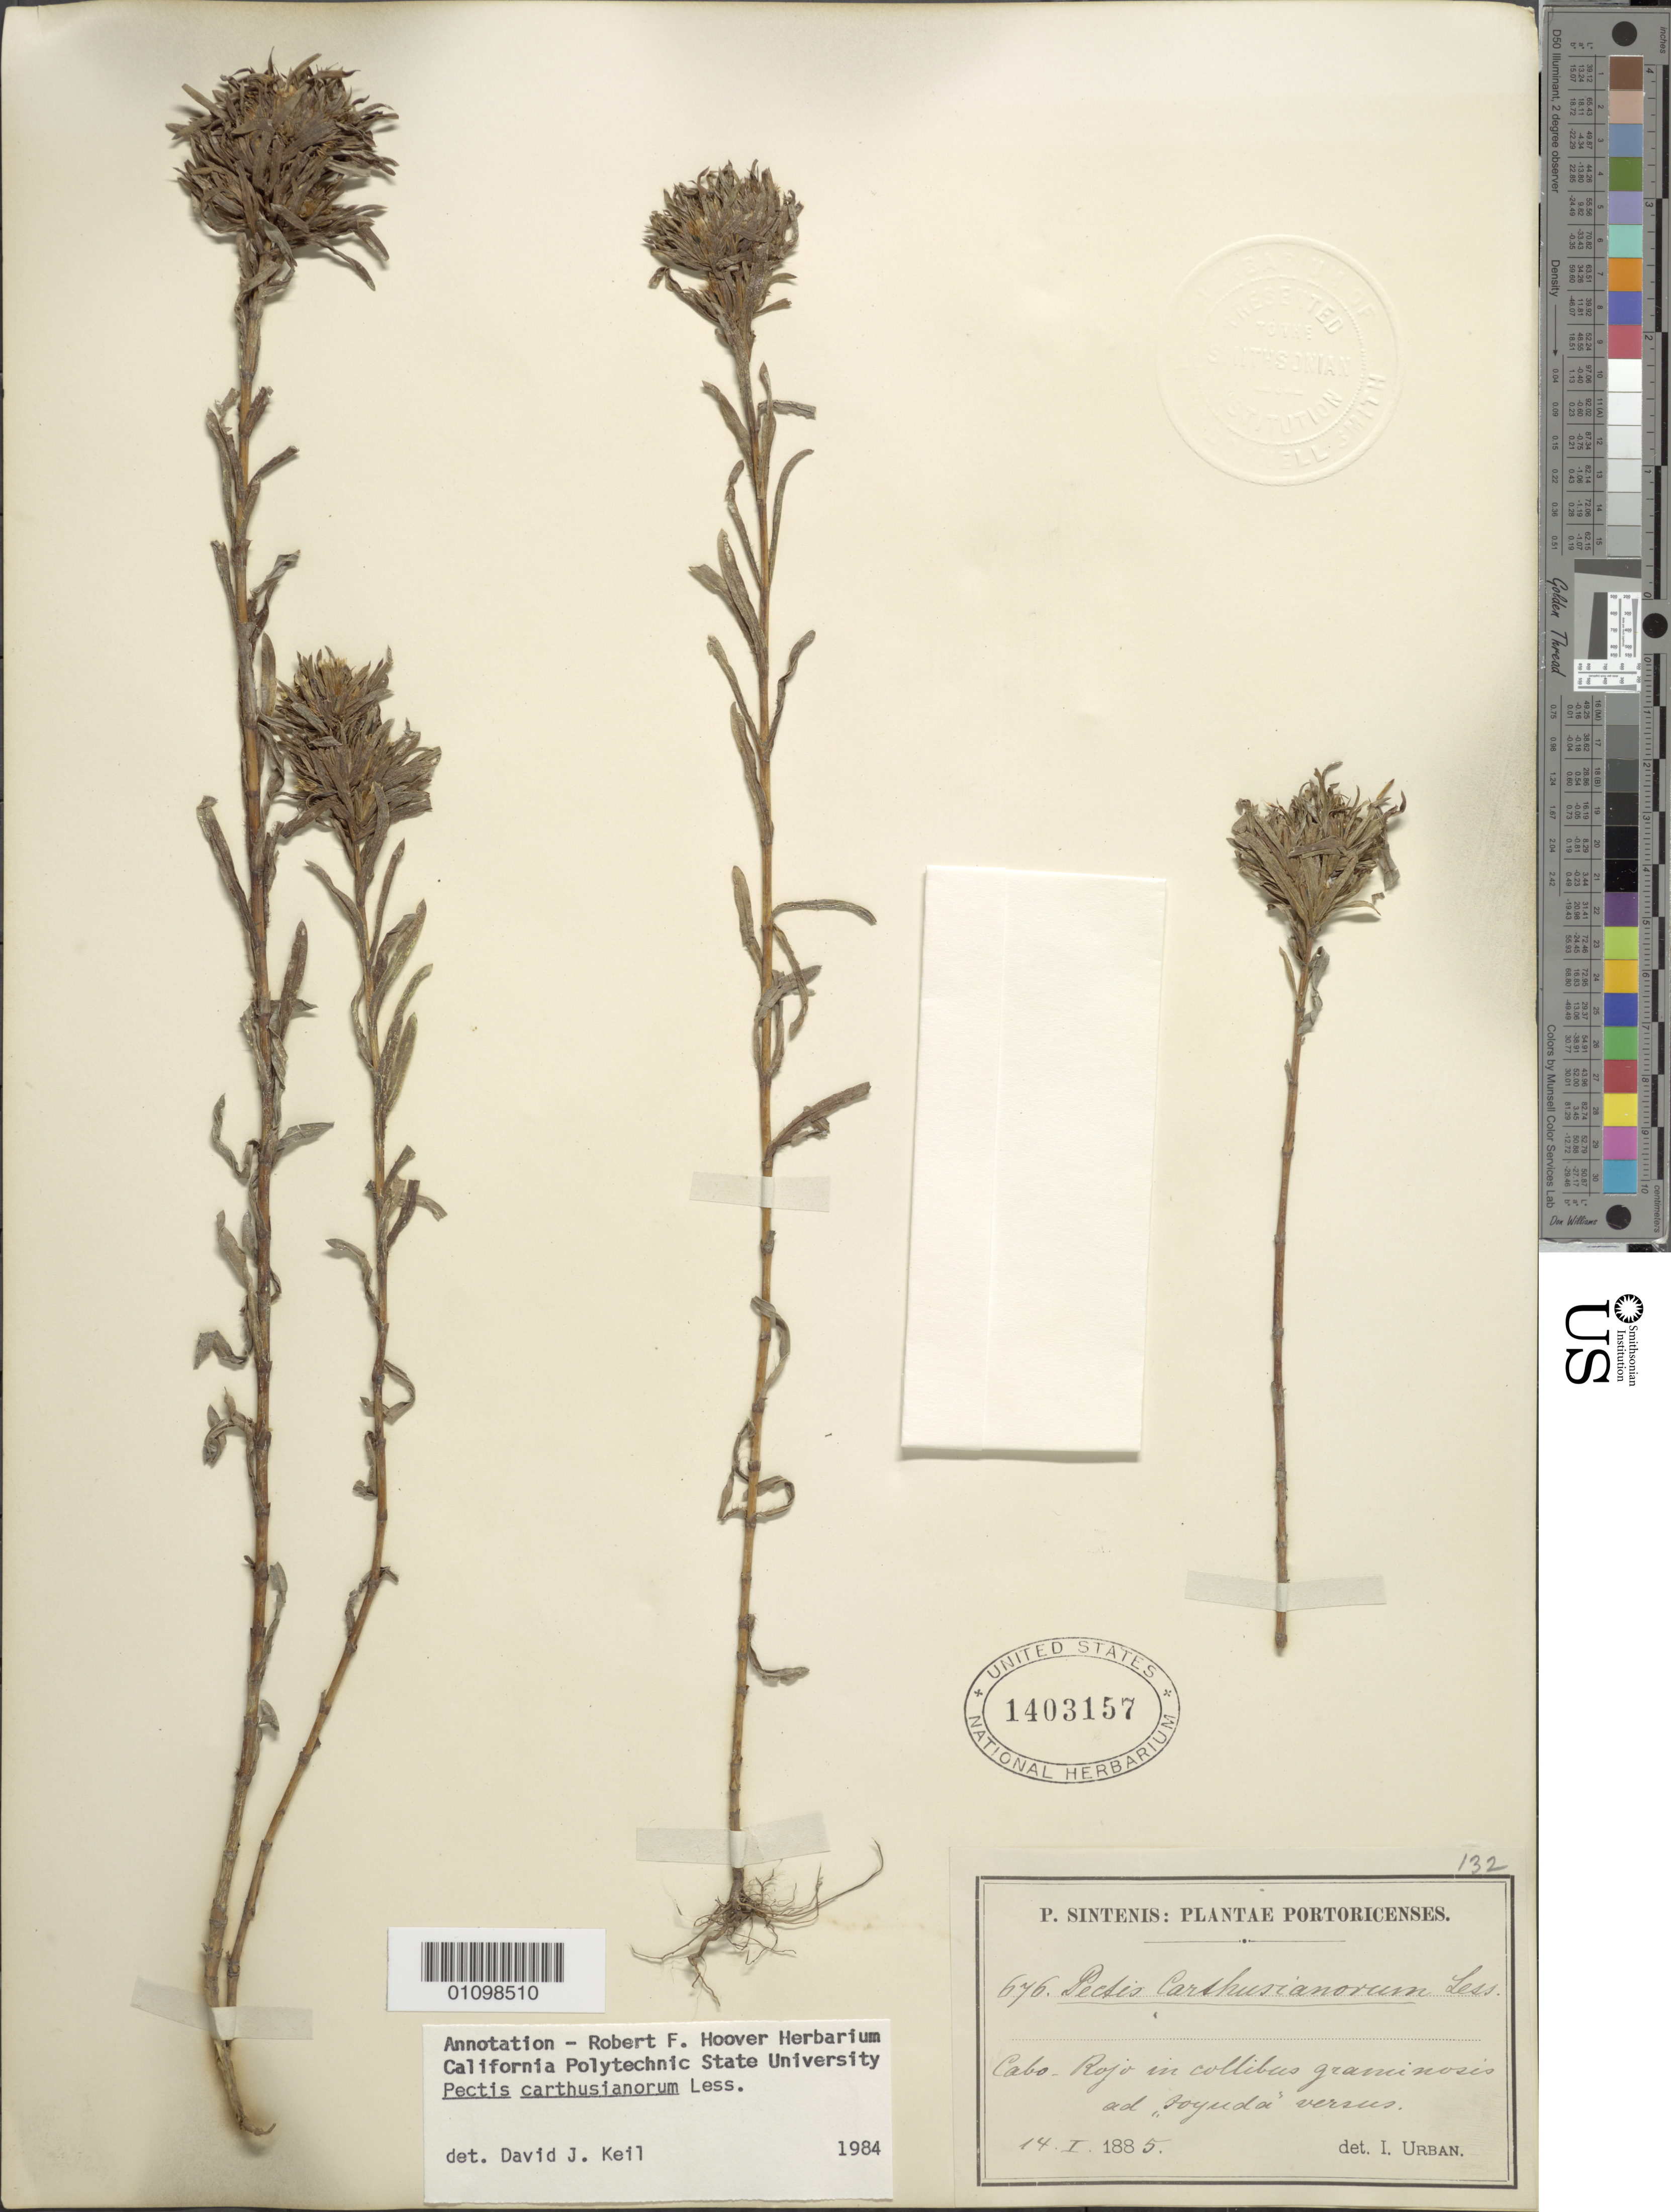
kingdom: Plantae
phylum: Tracheophyta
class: Magnoliopsida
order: Asterales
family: Asteraceae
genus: Pectis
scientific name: Pectis carthusianorum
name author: Less.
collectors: P. Sintenis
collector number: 646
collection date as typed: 14 Jan 1885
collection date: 1885-01-14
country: Puerto Rico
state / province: Cabo Rojo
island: Puerto Rico I.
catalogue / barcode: US 1403157